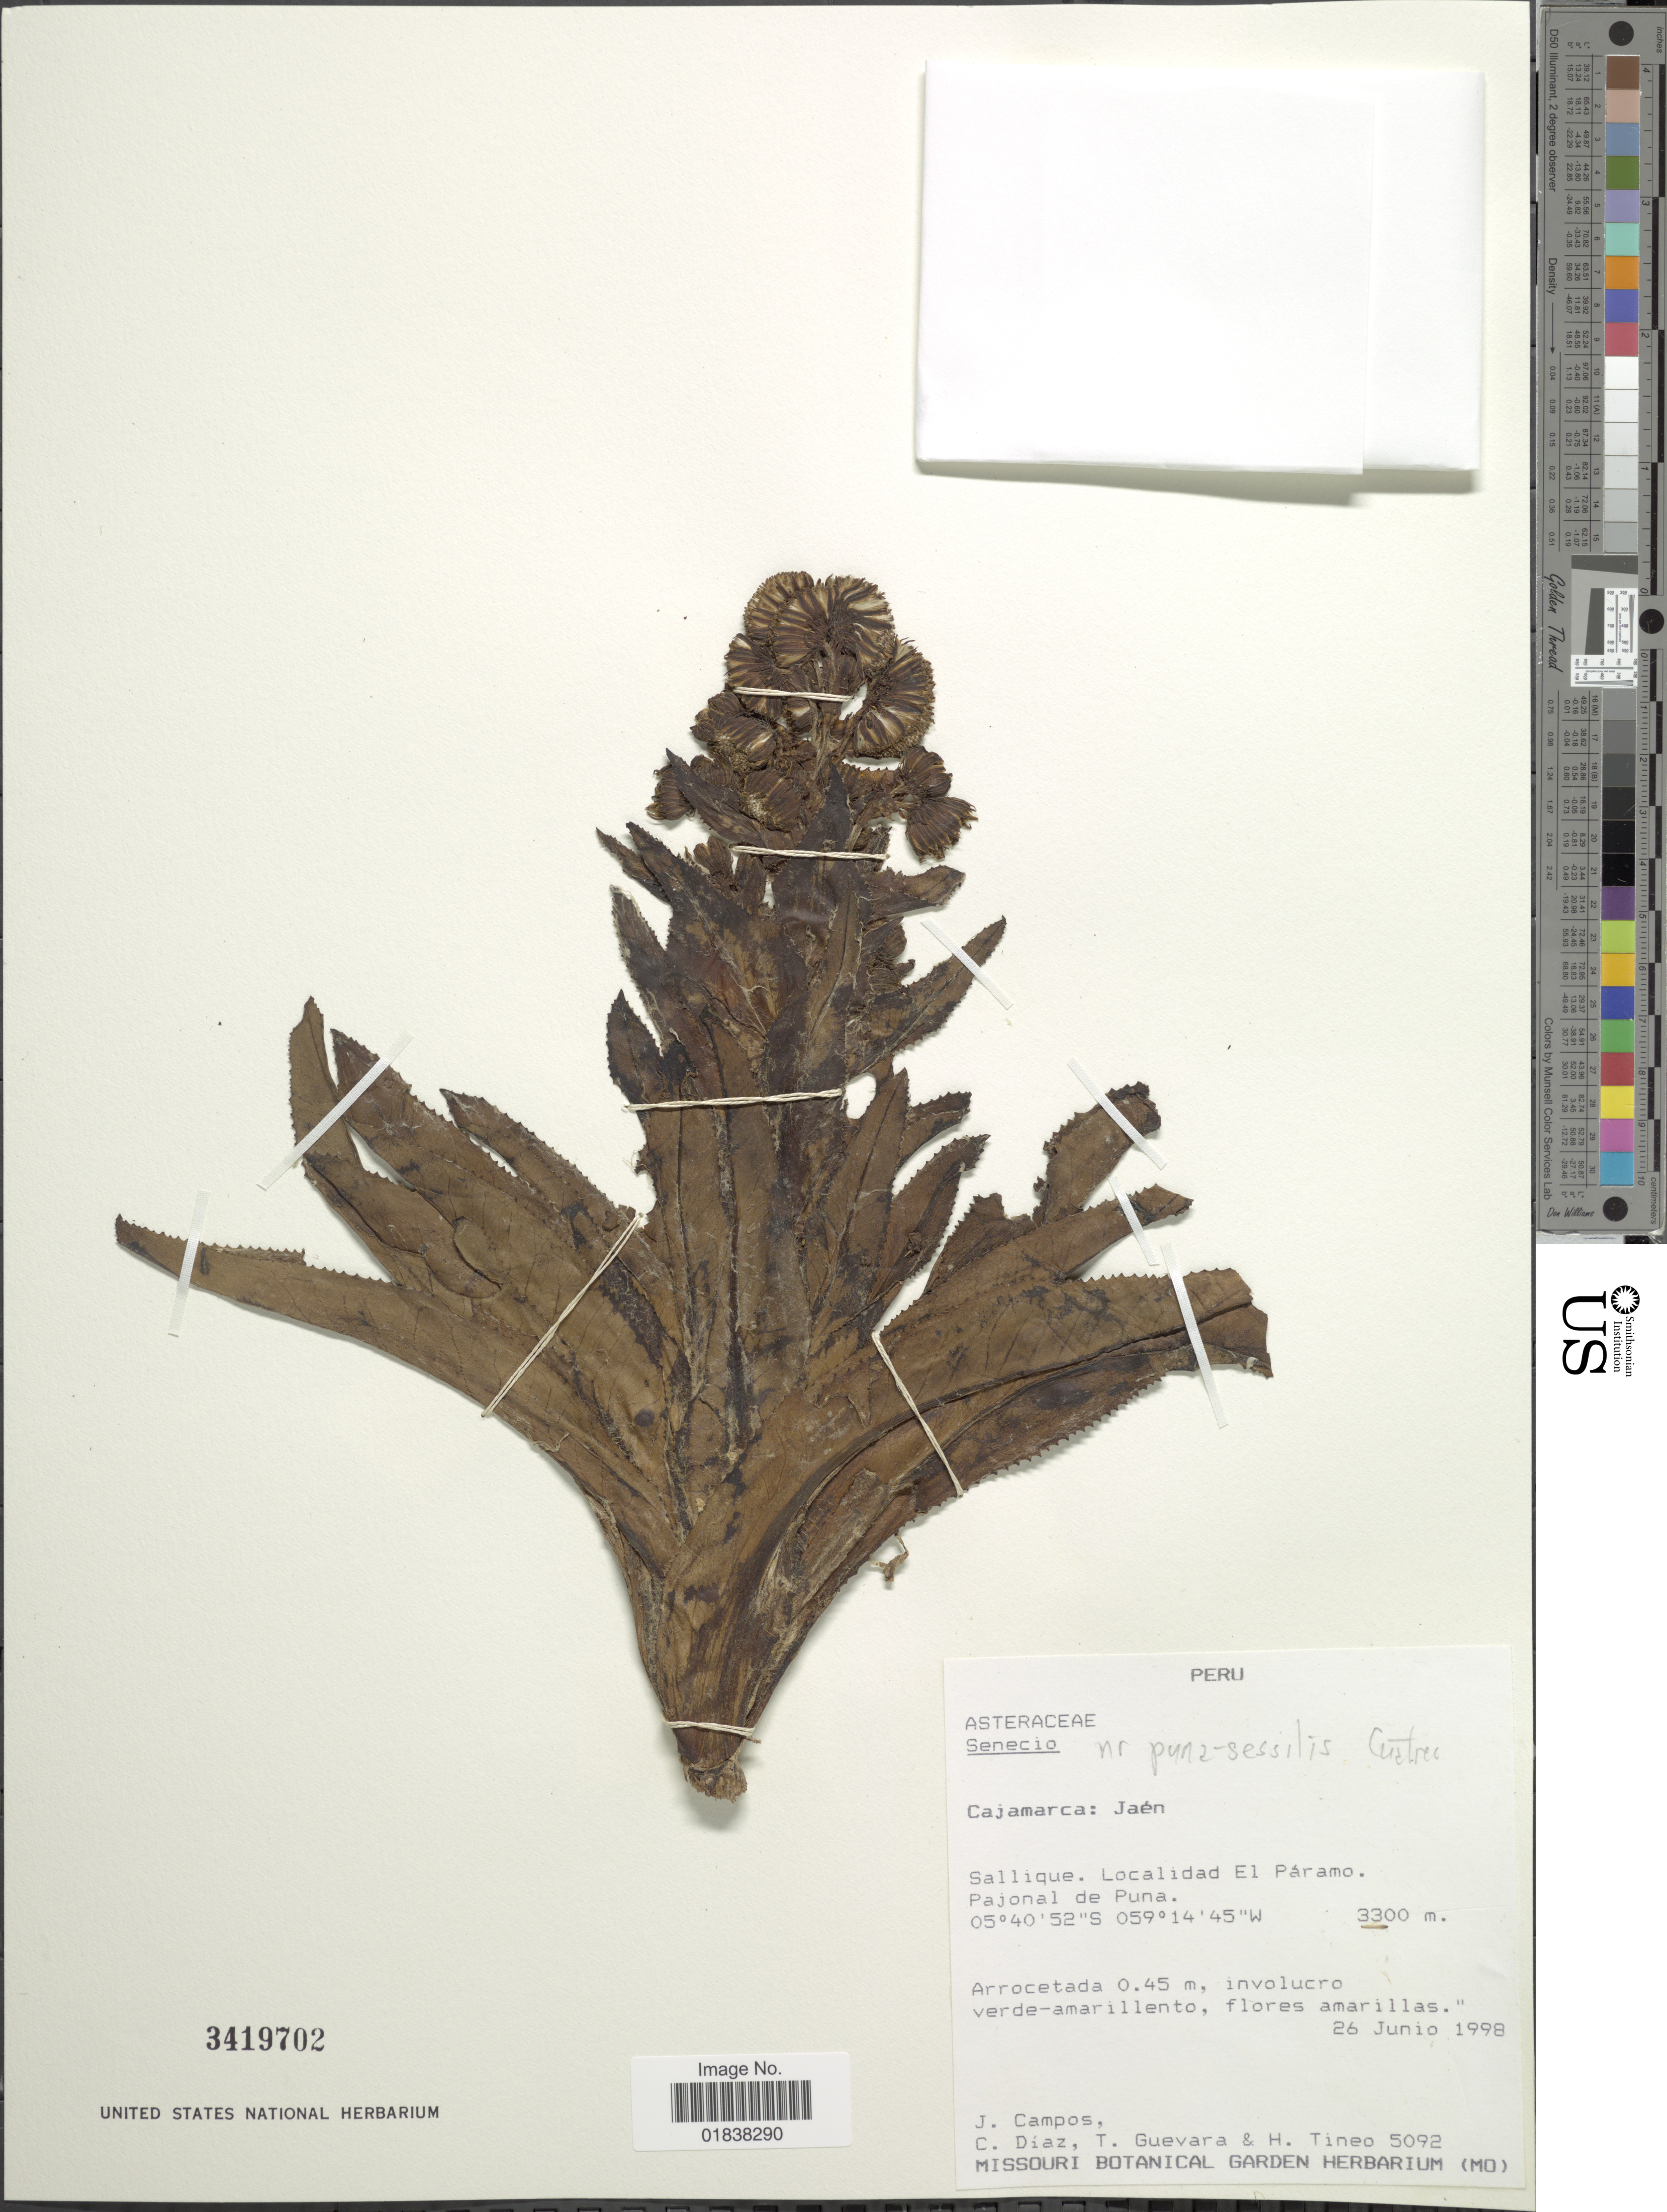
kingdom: Plantae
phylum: Tracheophyta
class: Magnoliopsida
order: Asterales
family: Asteraceae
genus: Senecio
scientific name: Senecio puna-sessilis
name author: Cuatrec.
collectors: J. Campos, C. Díaz, T. Guevara & H. Tineo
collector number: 5092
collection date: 1998-06-26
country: Peru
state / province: Cajamarca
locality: Jaen, Sallique, Localidad El Paramo, Pajonal de Puna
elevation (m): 3300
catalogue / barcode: US 3419702